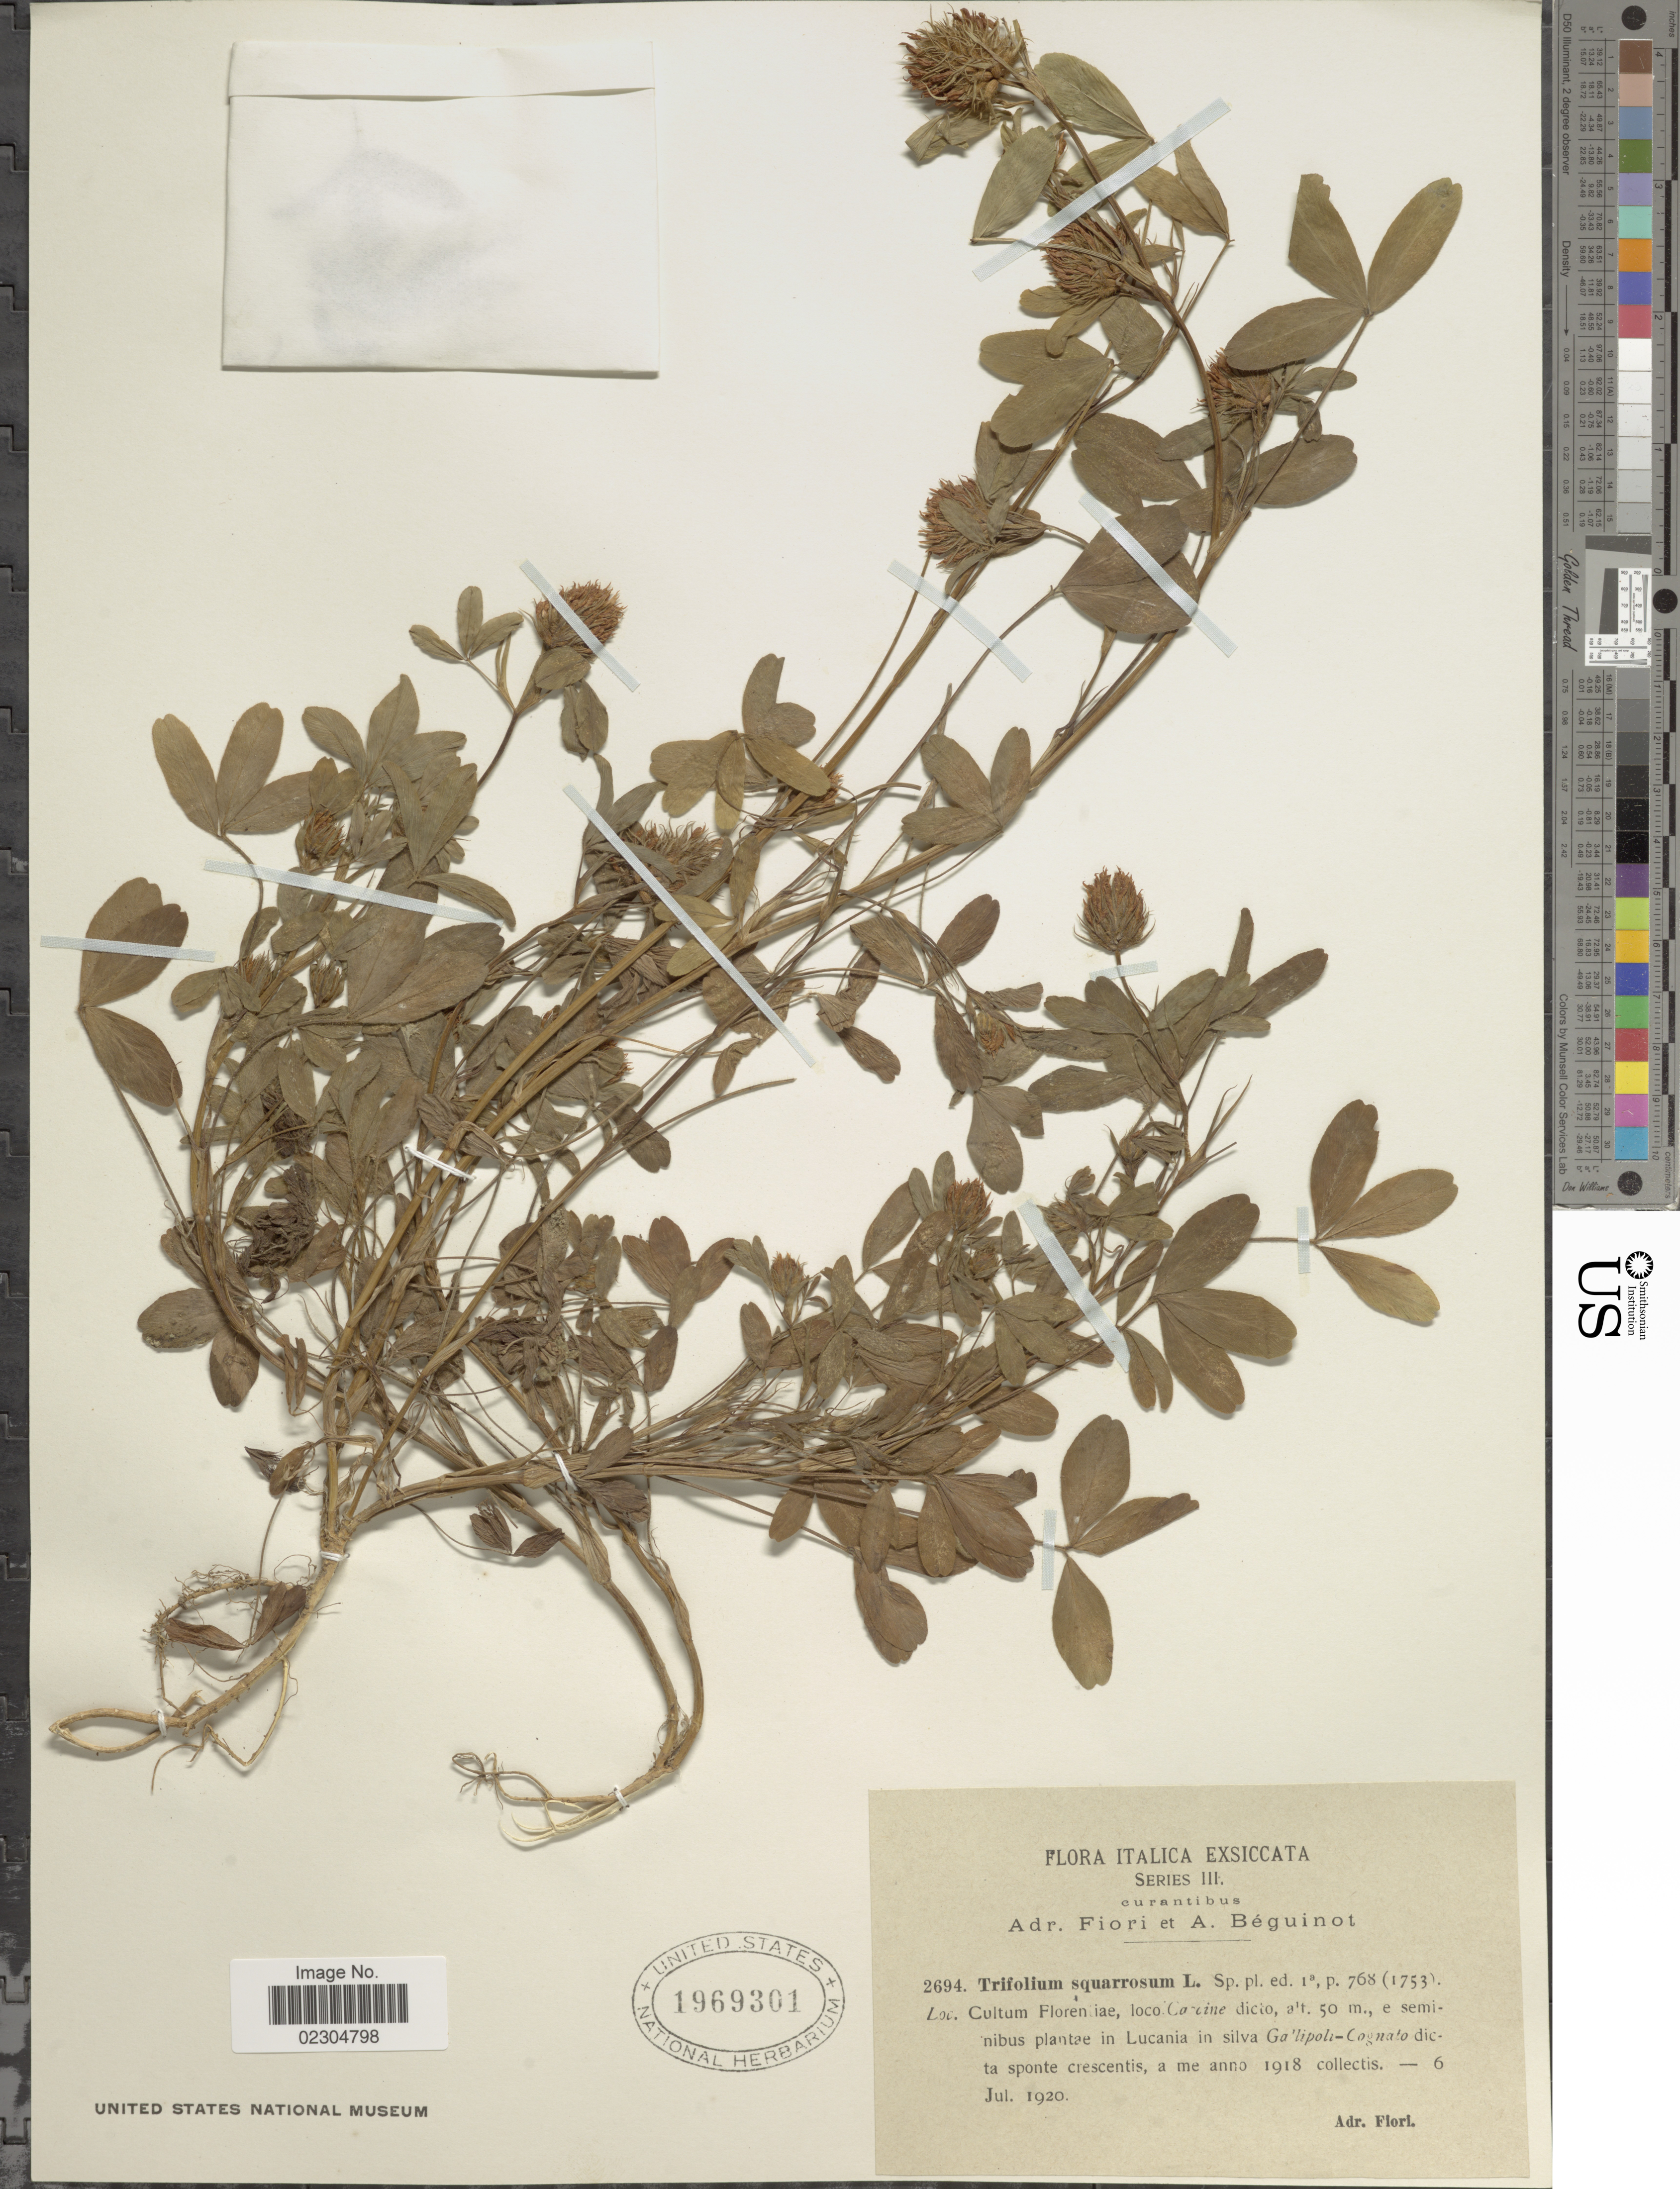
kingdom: Plantae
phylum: Tracheophyta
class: Magnoliopsida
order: Fabales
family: Fabaceae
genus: Trifolium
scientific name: Trifolium stellatum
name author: L.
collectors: A. Fiori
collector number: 2694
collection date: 1920-07-06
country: Italy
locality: Cultum Floreniae, loco Caroine dicto, e seminibus plantae in Lucania in silva Ga'lipoli-Cognato [interpreted] dicta sponte crescentis. Italica Exsiccata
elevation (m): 50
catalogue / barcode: US 1969301